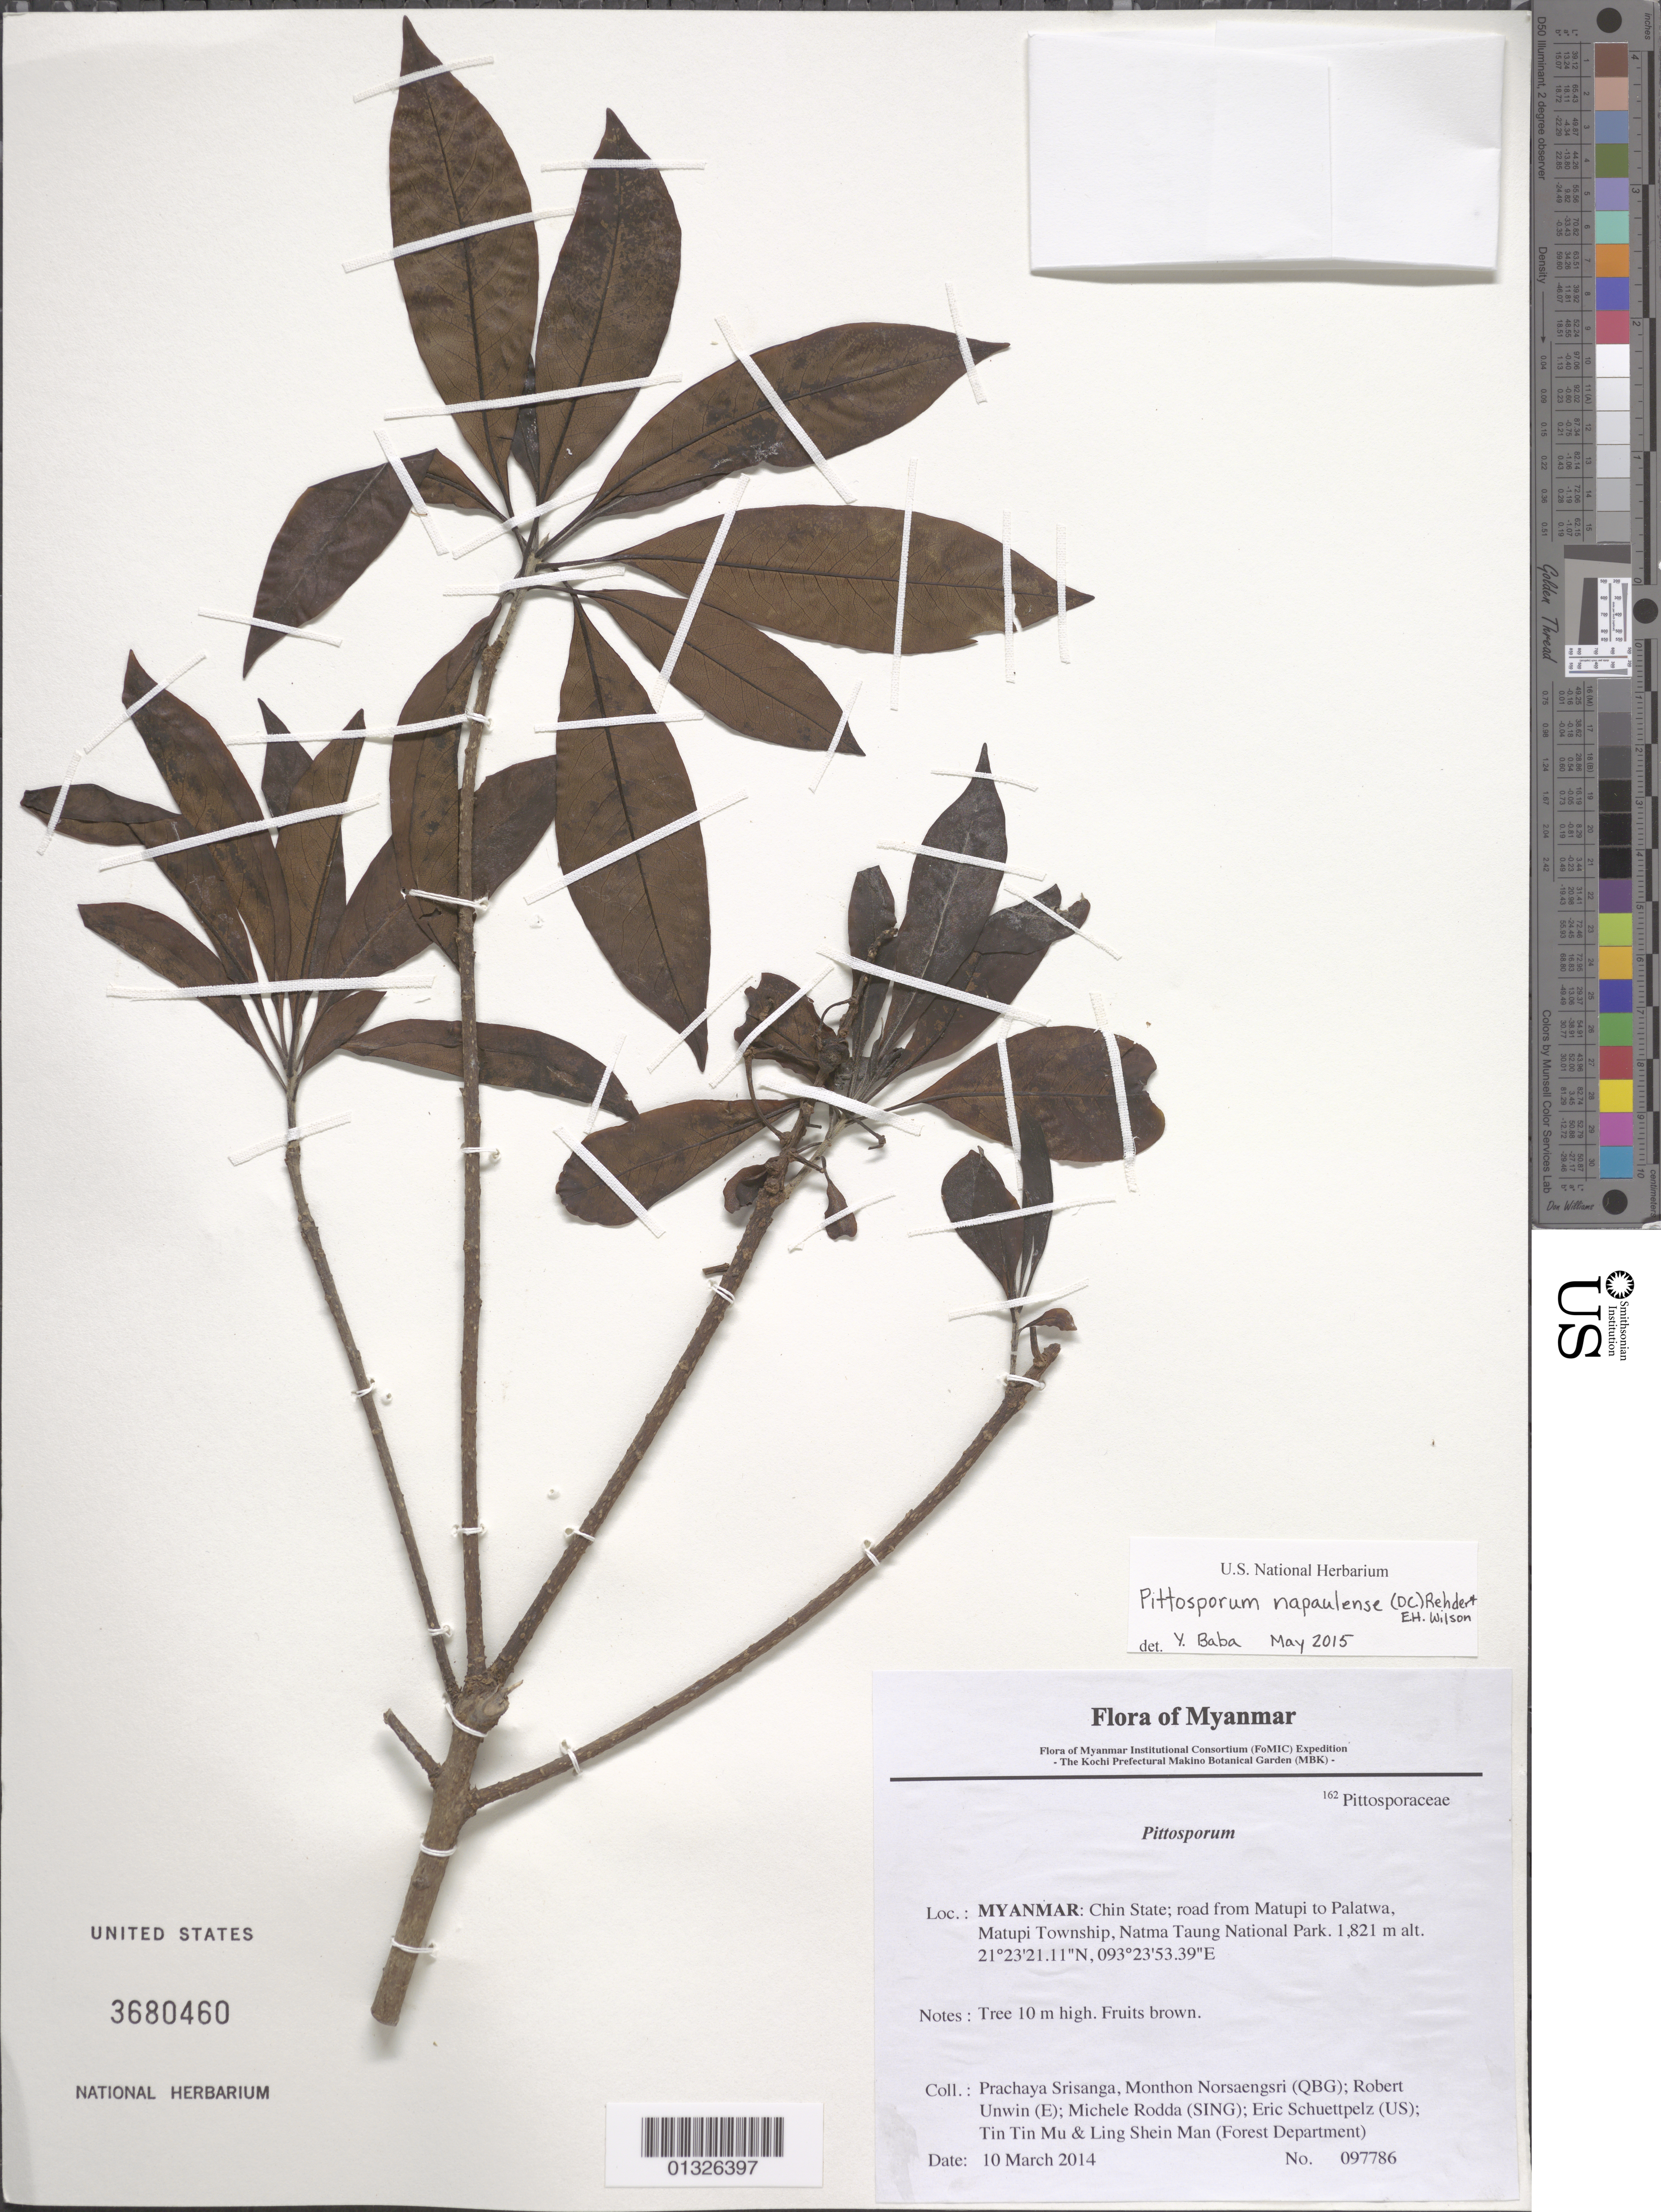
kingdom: Plantae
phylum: Tracheophyta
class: Magnoliopsida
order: Apiales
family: Pittosporaceae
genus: Pittosporum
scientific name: Pittosporum napaulense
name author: (DC.) Rehder & E.H. Wilson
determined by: Baba, Y.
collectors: P. Srisanga, M. Norsaengsri, R. Unwin, M. Rodda, E. Schuettpelz, Tin Tin Mu & Ling Shein Man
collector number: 97786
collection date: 2014-03-10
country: Myanmar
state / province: Chin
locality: Road from Matupi to Palatwa, Matupi Township, Natma Taung National Park.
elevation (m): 1821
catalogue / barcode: US 3680460